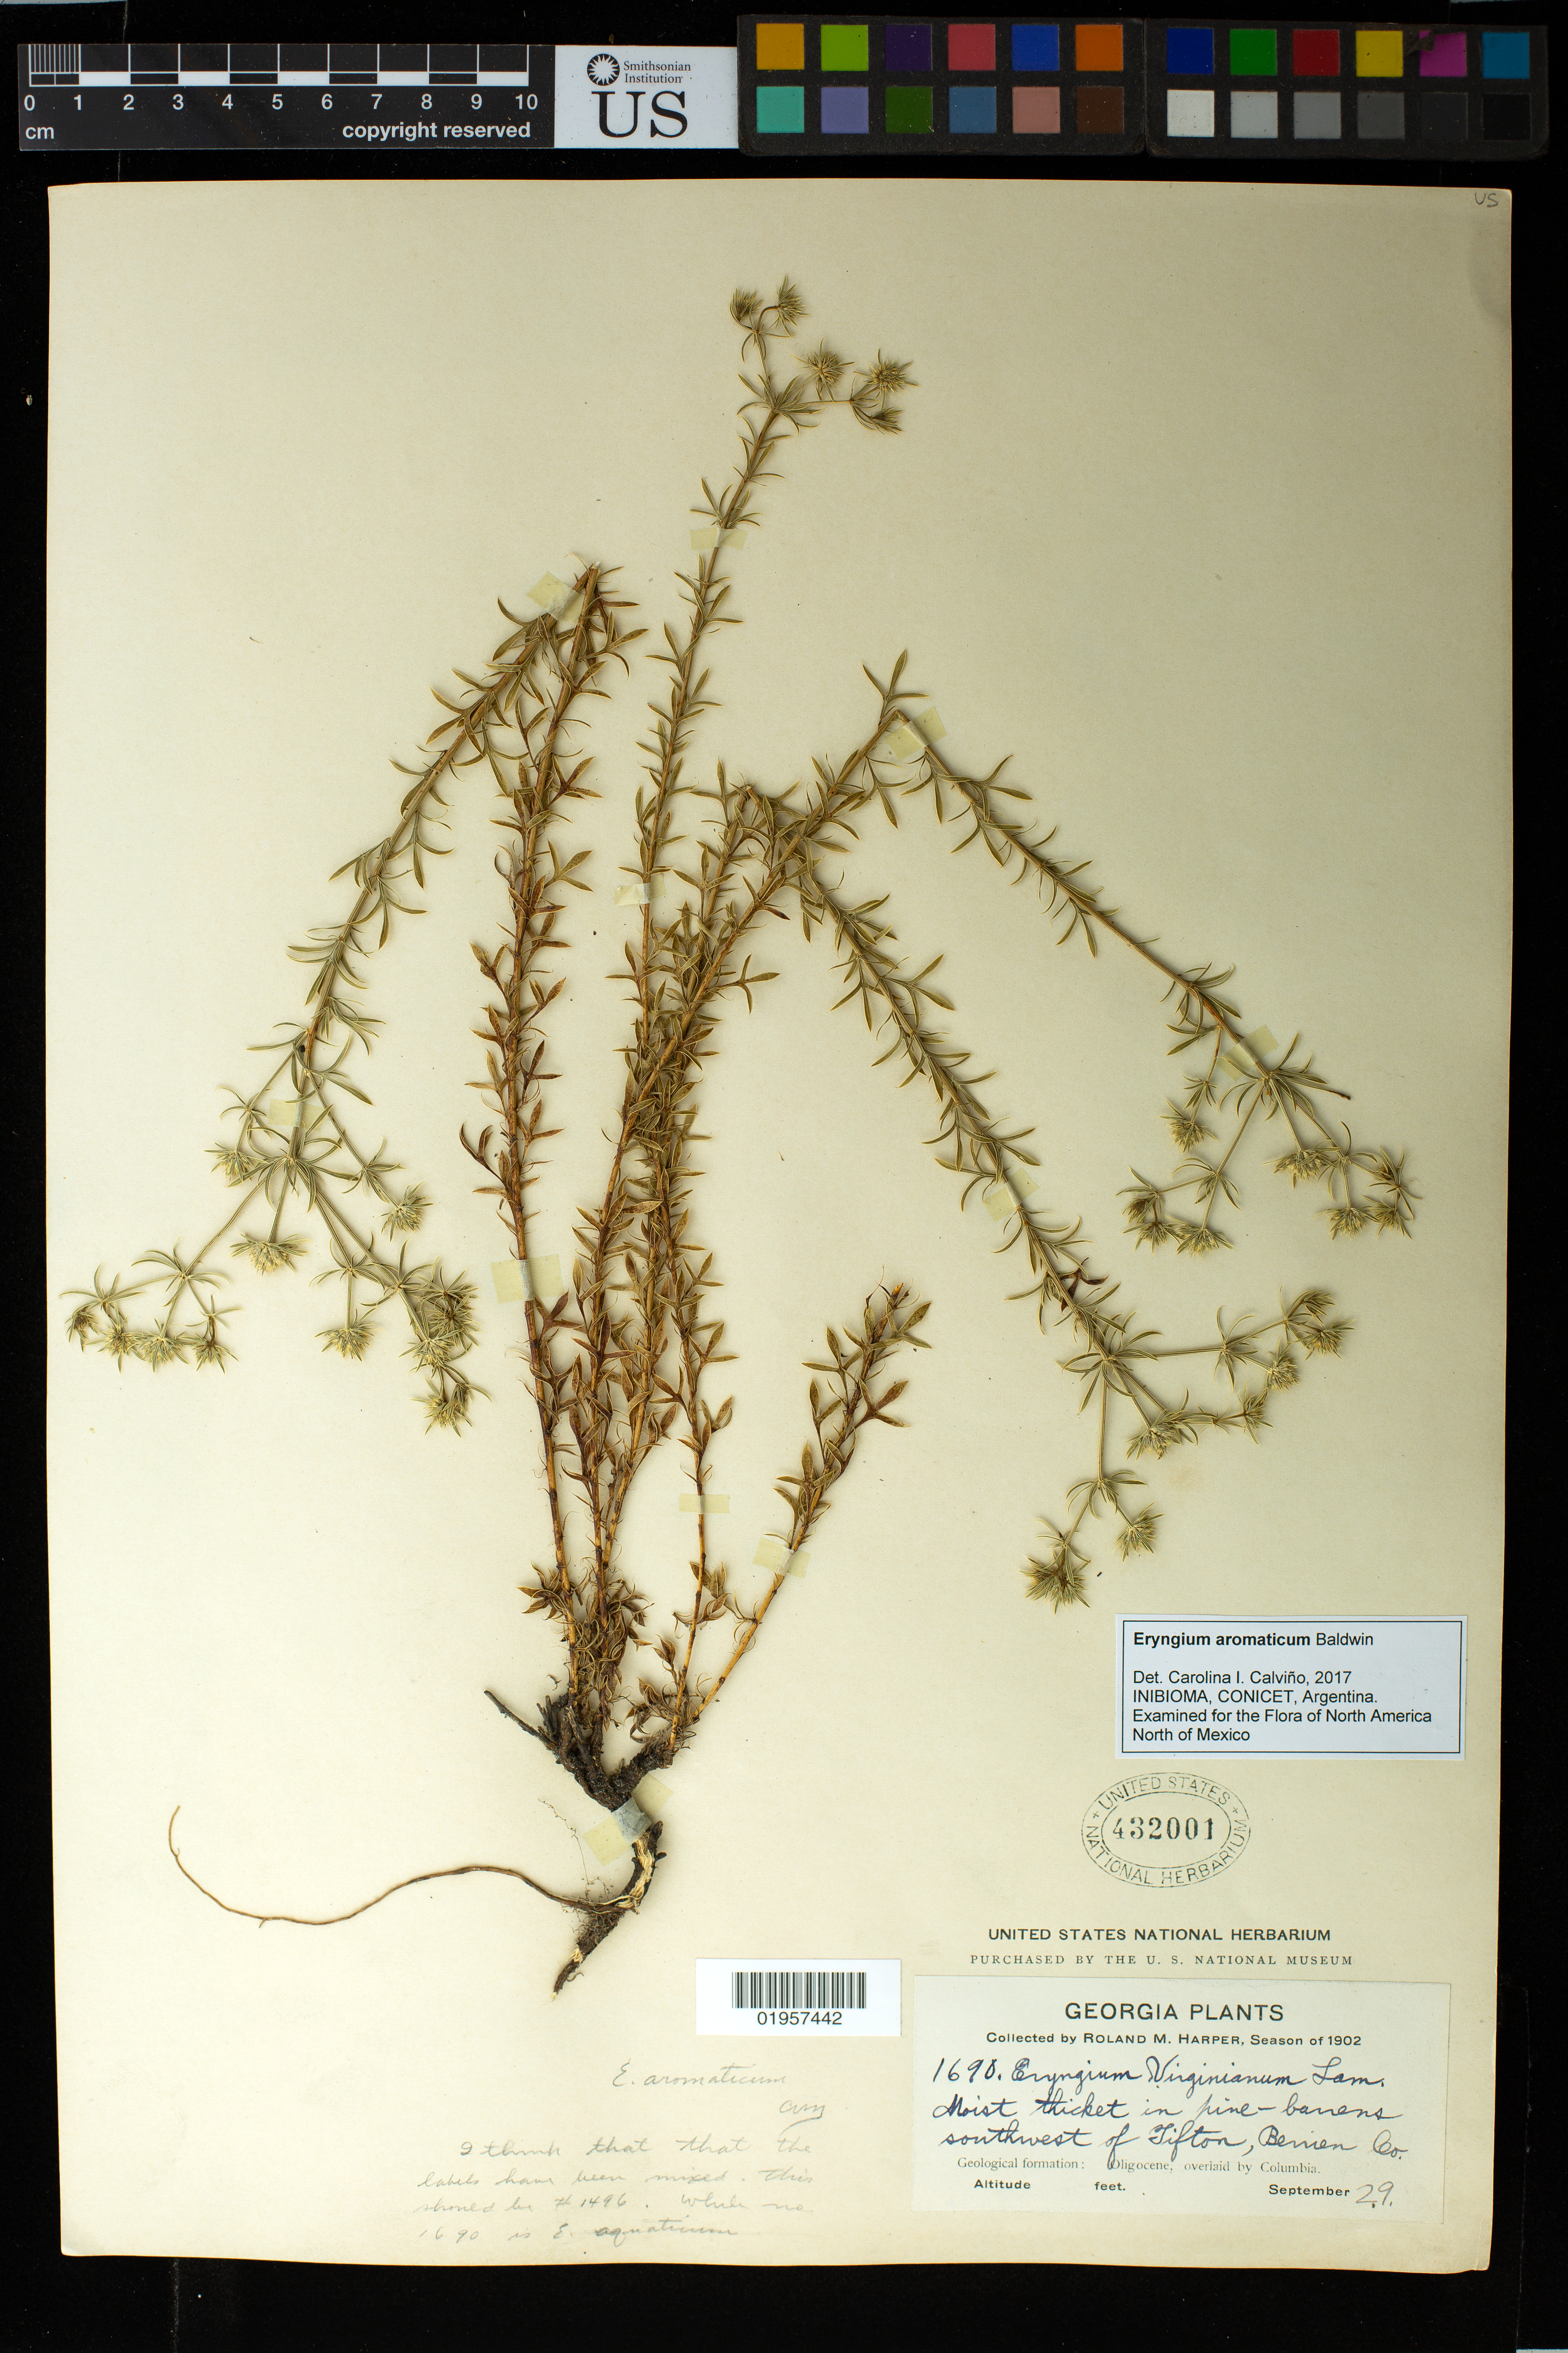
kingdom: Plantae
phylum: Tracheophyta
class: Magnoliopsida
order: Apiales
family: Apiaceae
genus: Eryngium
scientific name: Eryngium aromaticum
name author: Baldwin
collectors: R. M. Harper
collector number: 1690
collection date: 1902-09-29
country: United States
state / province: Georgia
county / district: Berrien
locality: SW of Tifton, Geological formation Oligocene, overlaid by Columbia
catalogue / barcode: US 432001